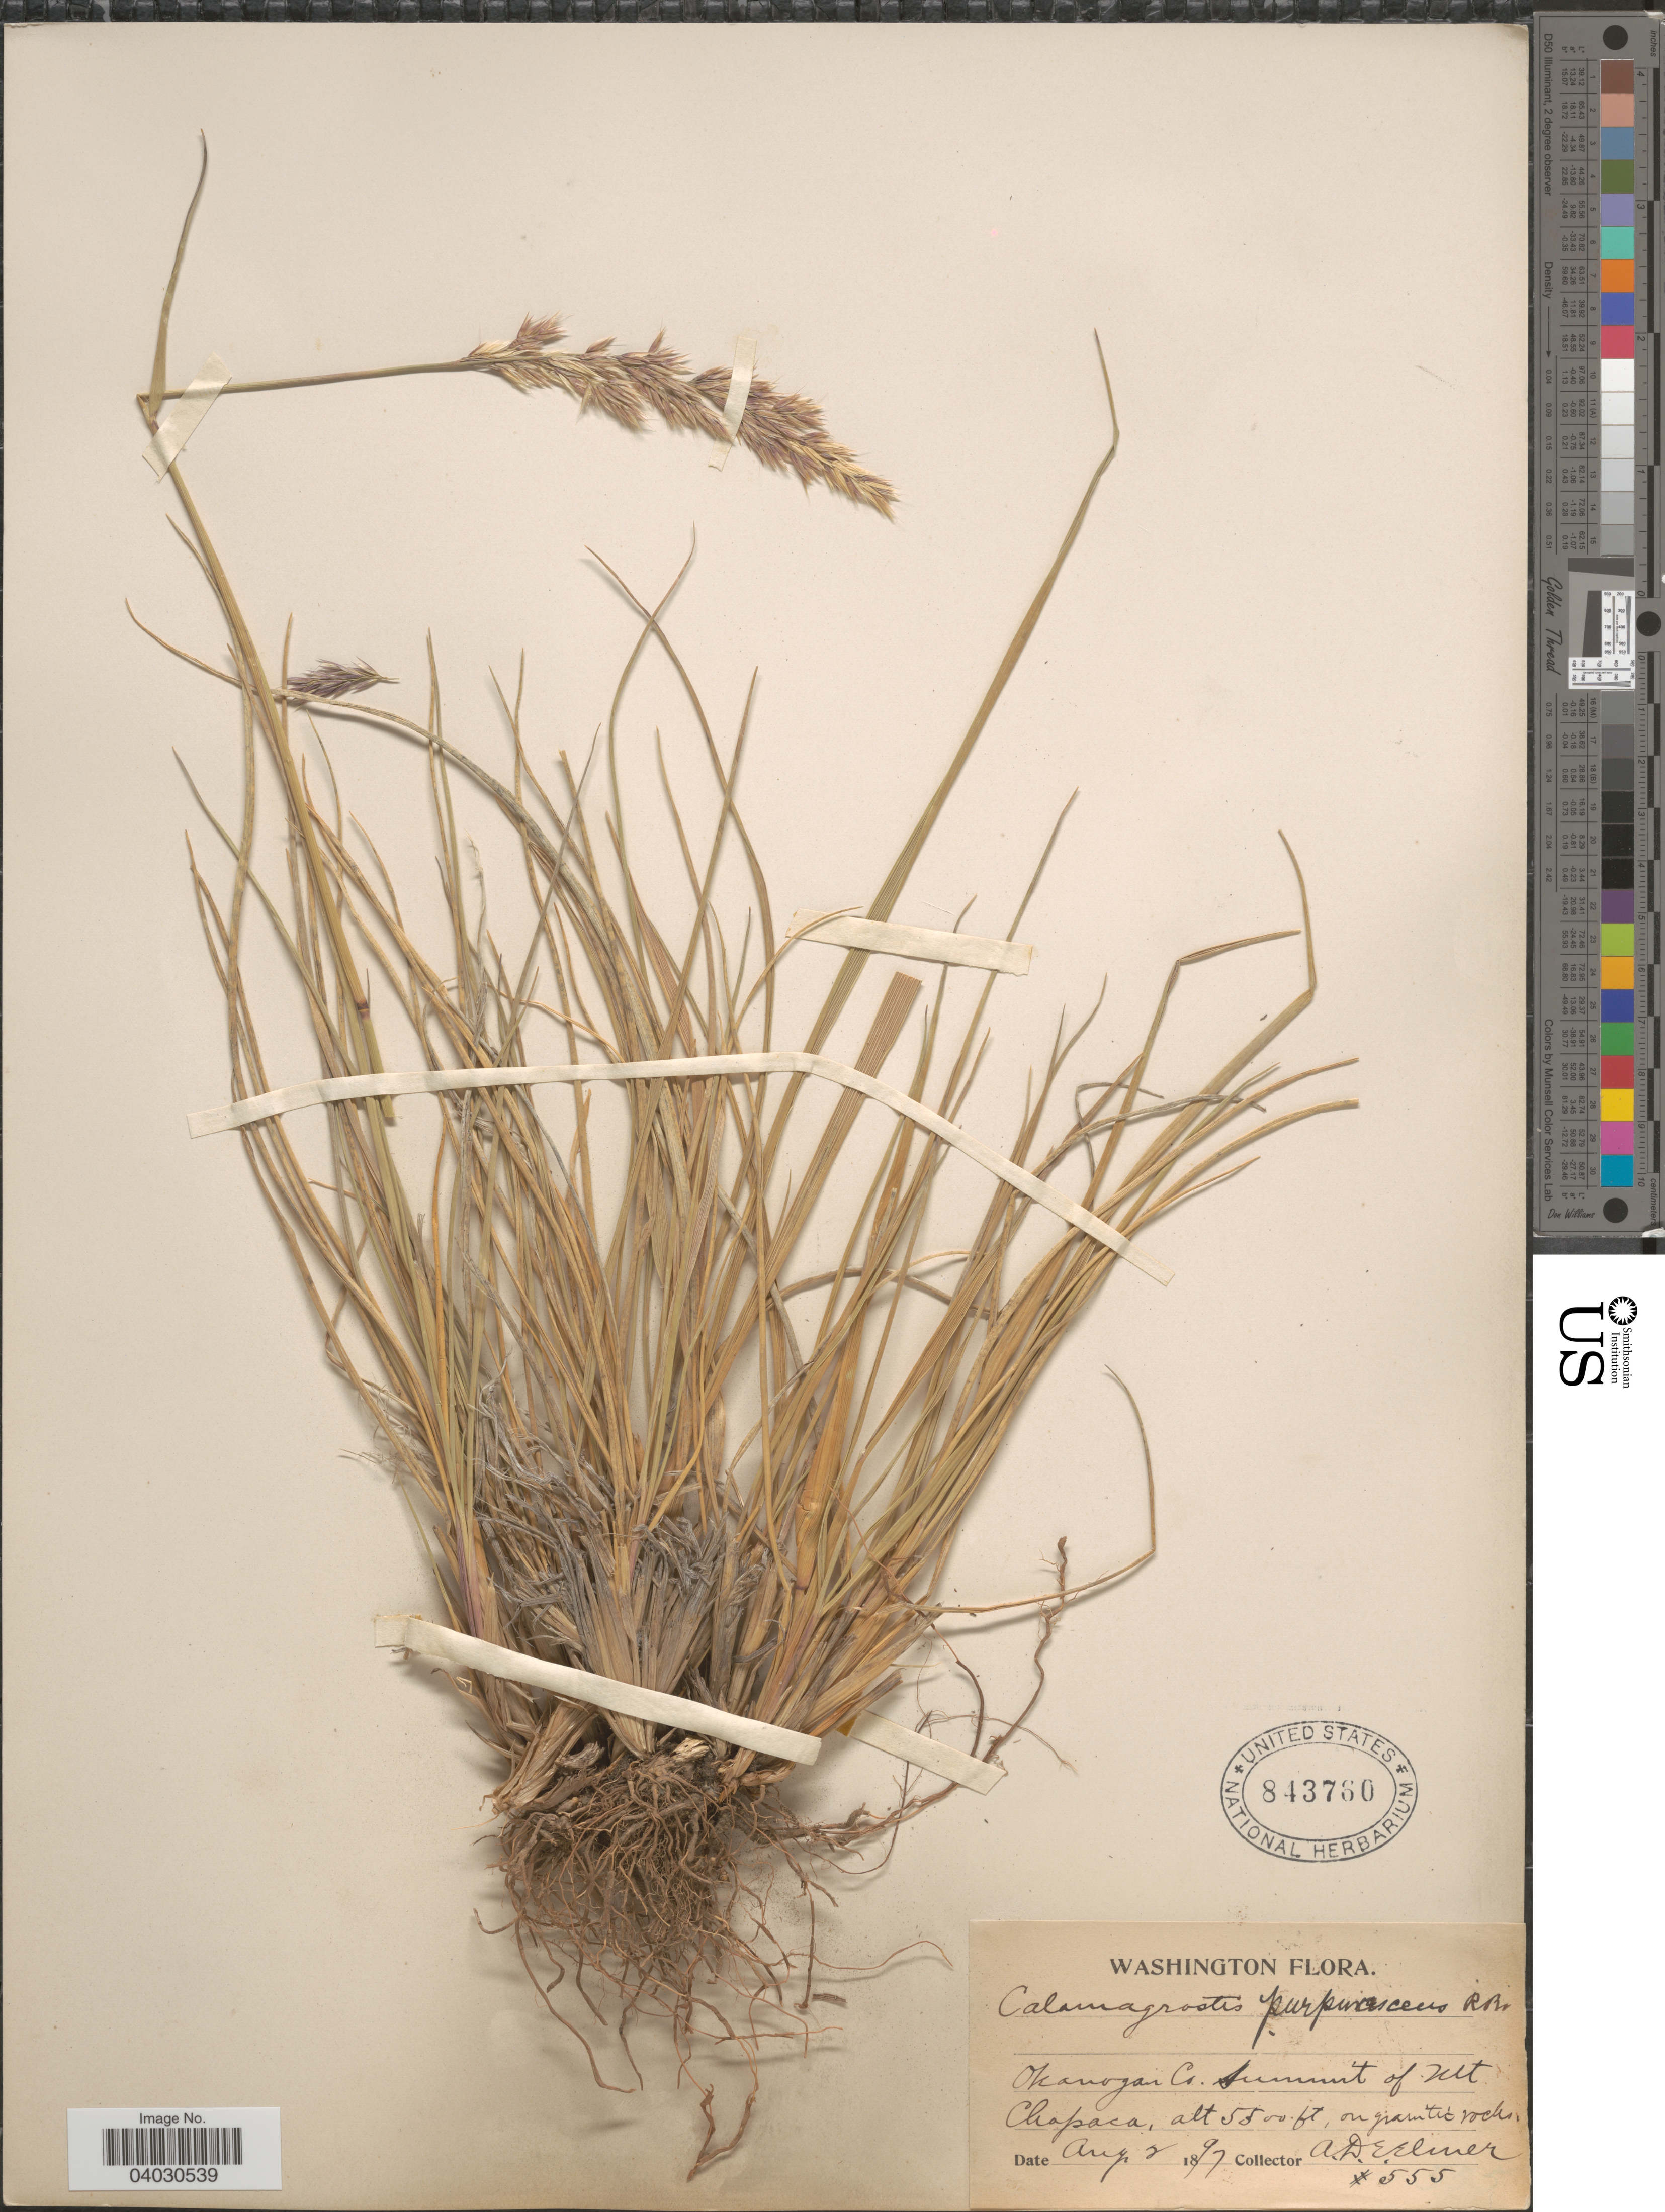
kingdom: Plantae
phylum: Tracheophyta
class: Liliopsida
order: Poales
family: Poaceae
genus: Calamagrostis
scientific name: Calamagrostis purpurascens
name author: R. Br.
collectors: A. D. E. Elmer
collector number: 555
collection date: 1897-08-02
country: United States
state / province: Washington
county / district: Okanogan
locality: Okanogan Co. Summit of Mt. Chapaca.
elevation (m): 1676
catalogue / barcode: US 843760